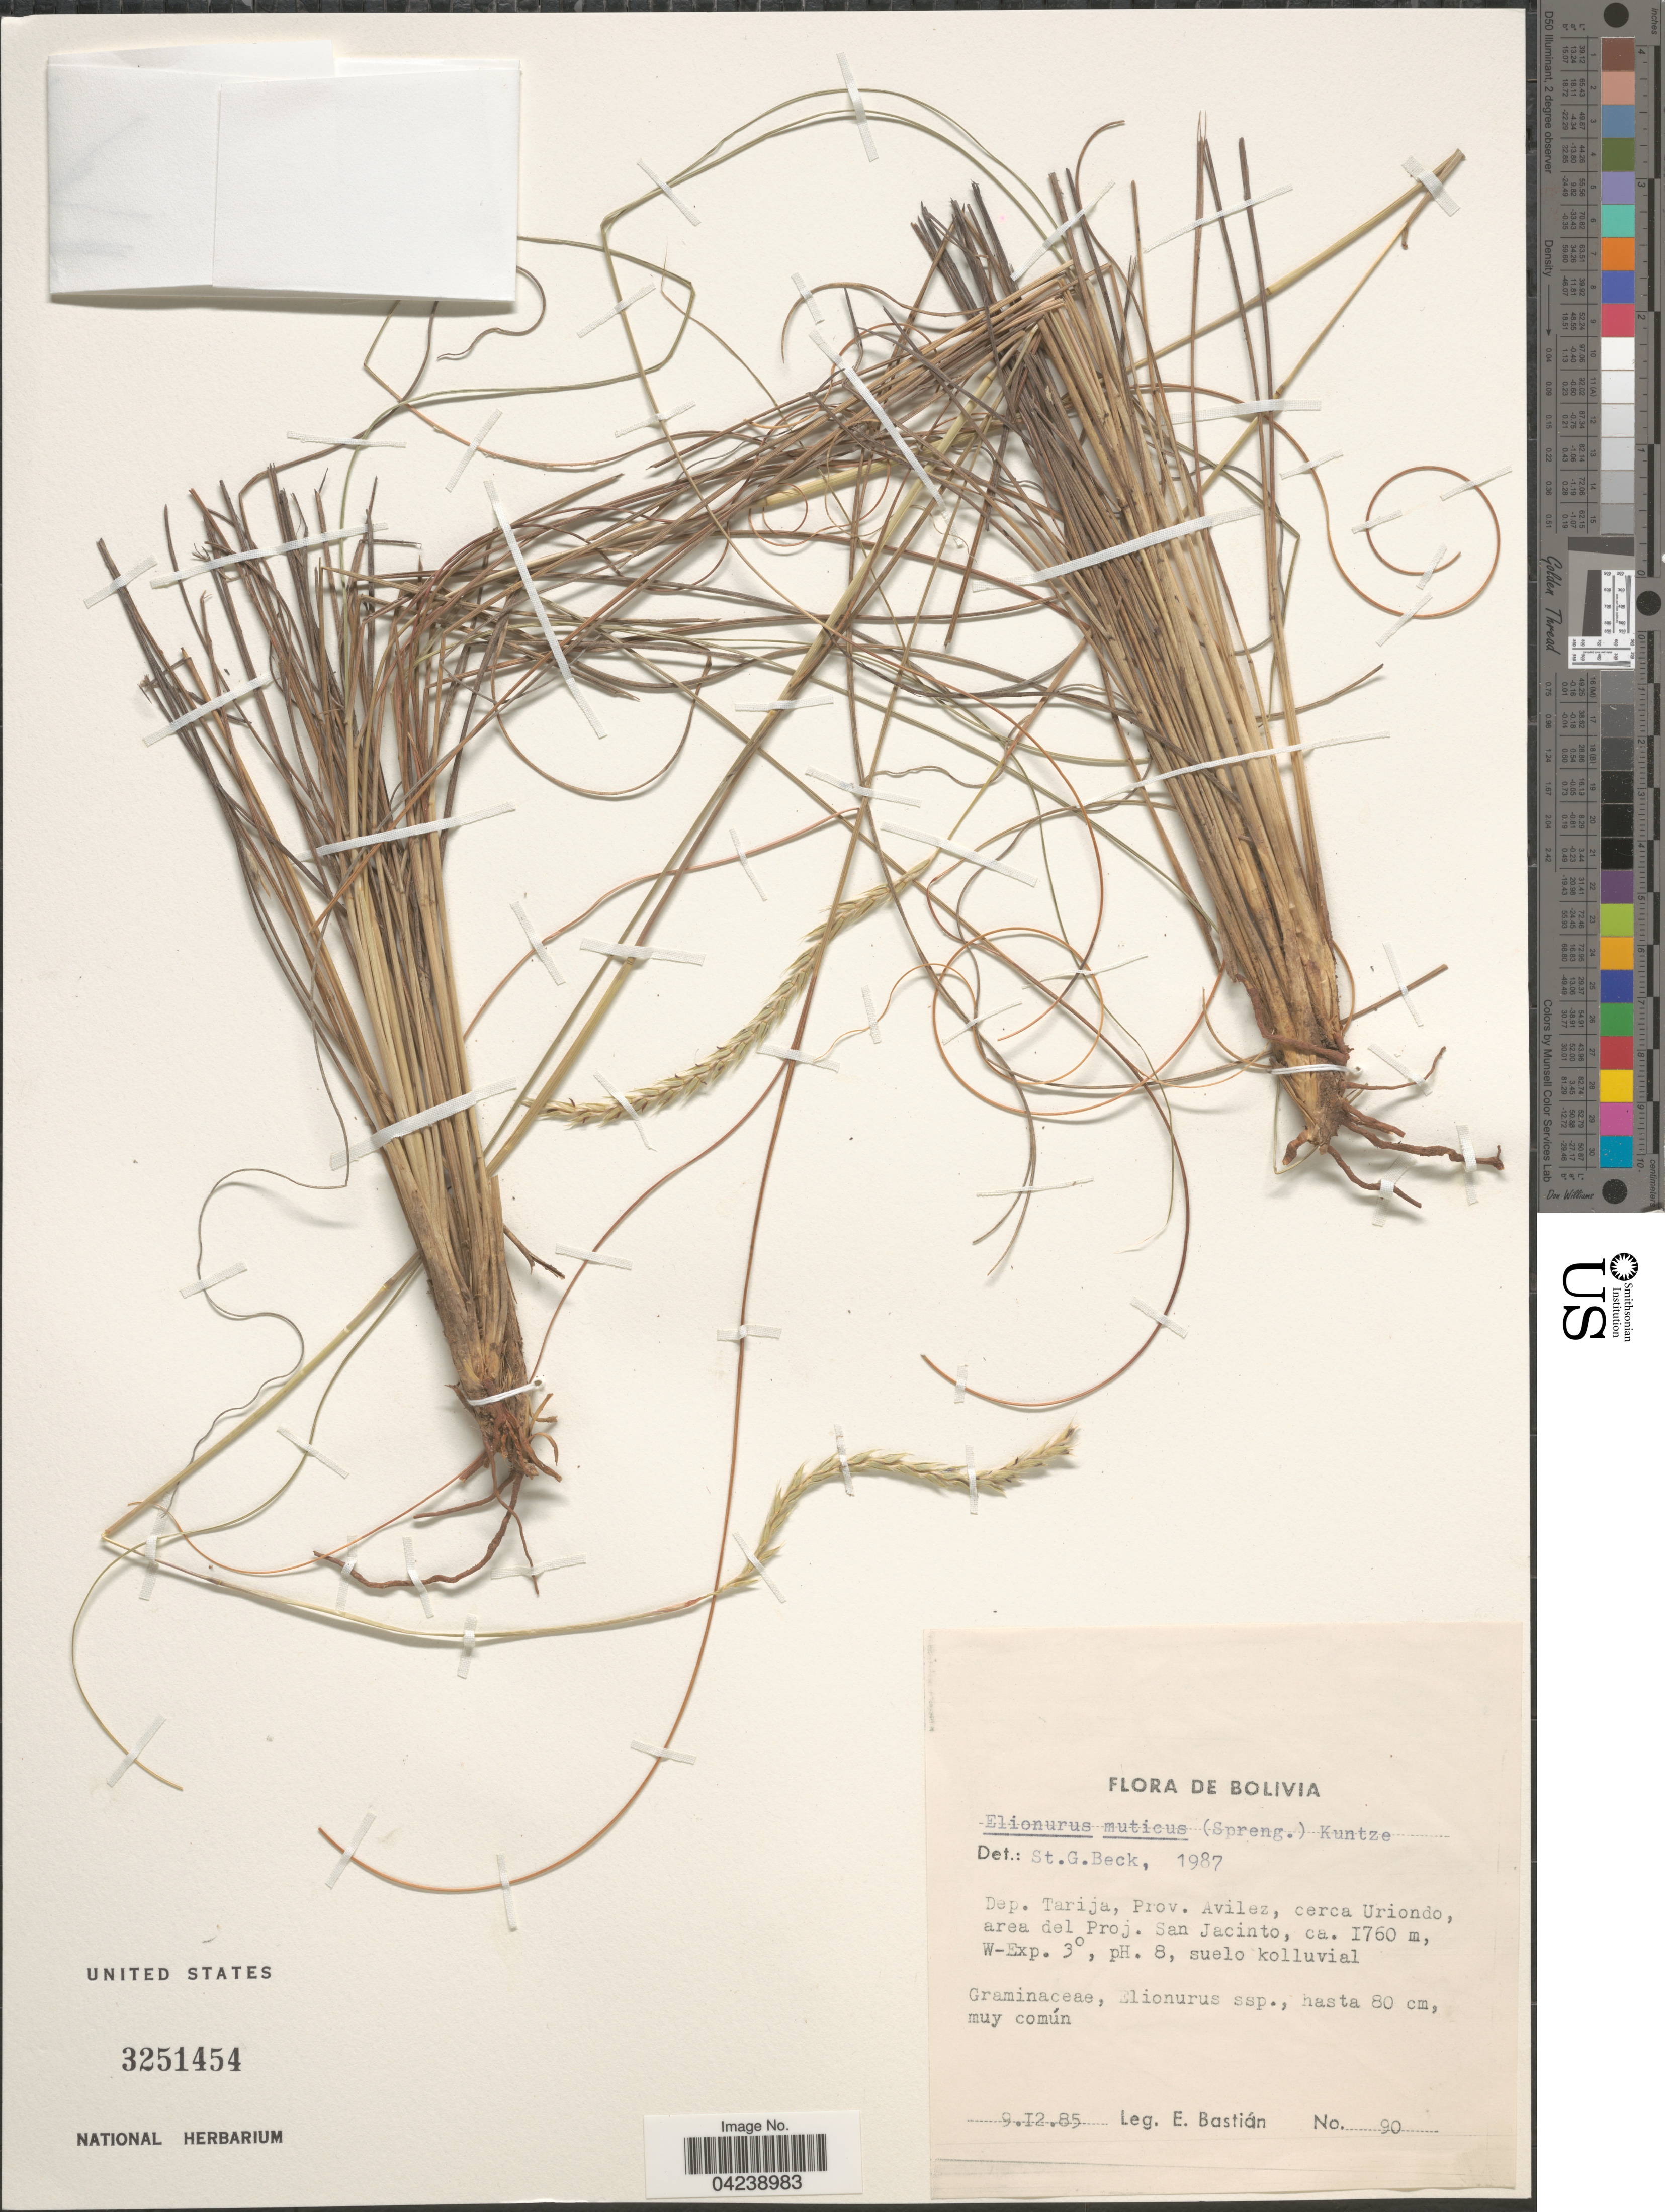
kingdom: Plantae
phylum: Tracheophyta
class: Liliopsida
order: Poales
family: Poaceae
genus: Elionurus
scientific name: Elionurus muticus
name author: (Spreng.) Kuntze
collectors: E. Bastion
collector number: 90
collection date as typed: Transcribed d/m/y: 9/12/85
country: Bolivia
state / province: Tarija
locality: Dep. Tarija, Prov. Avilez, cerca Uriondo, area del Proj. San Jacinto, W-Exp. 3°.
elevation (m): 1760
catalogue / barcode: US 3251454